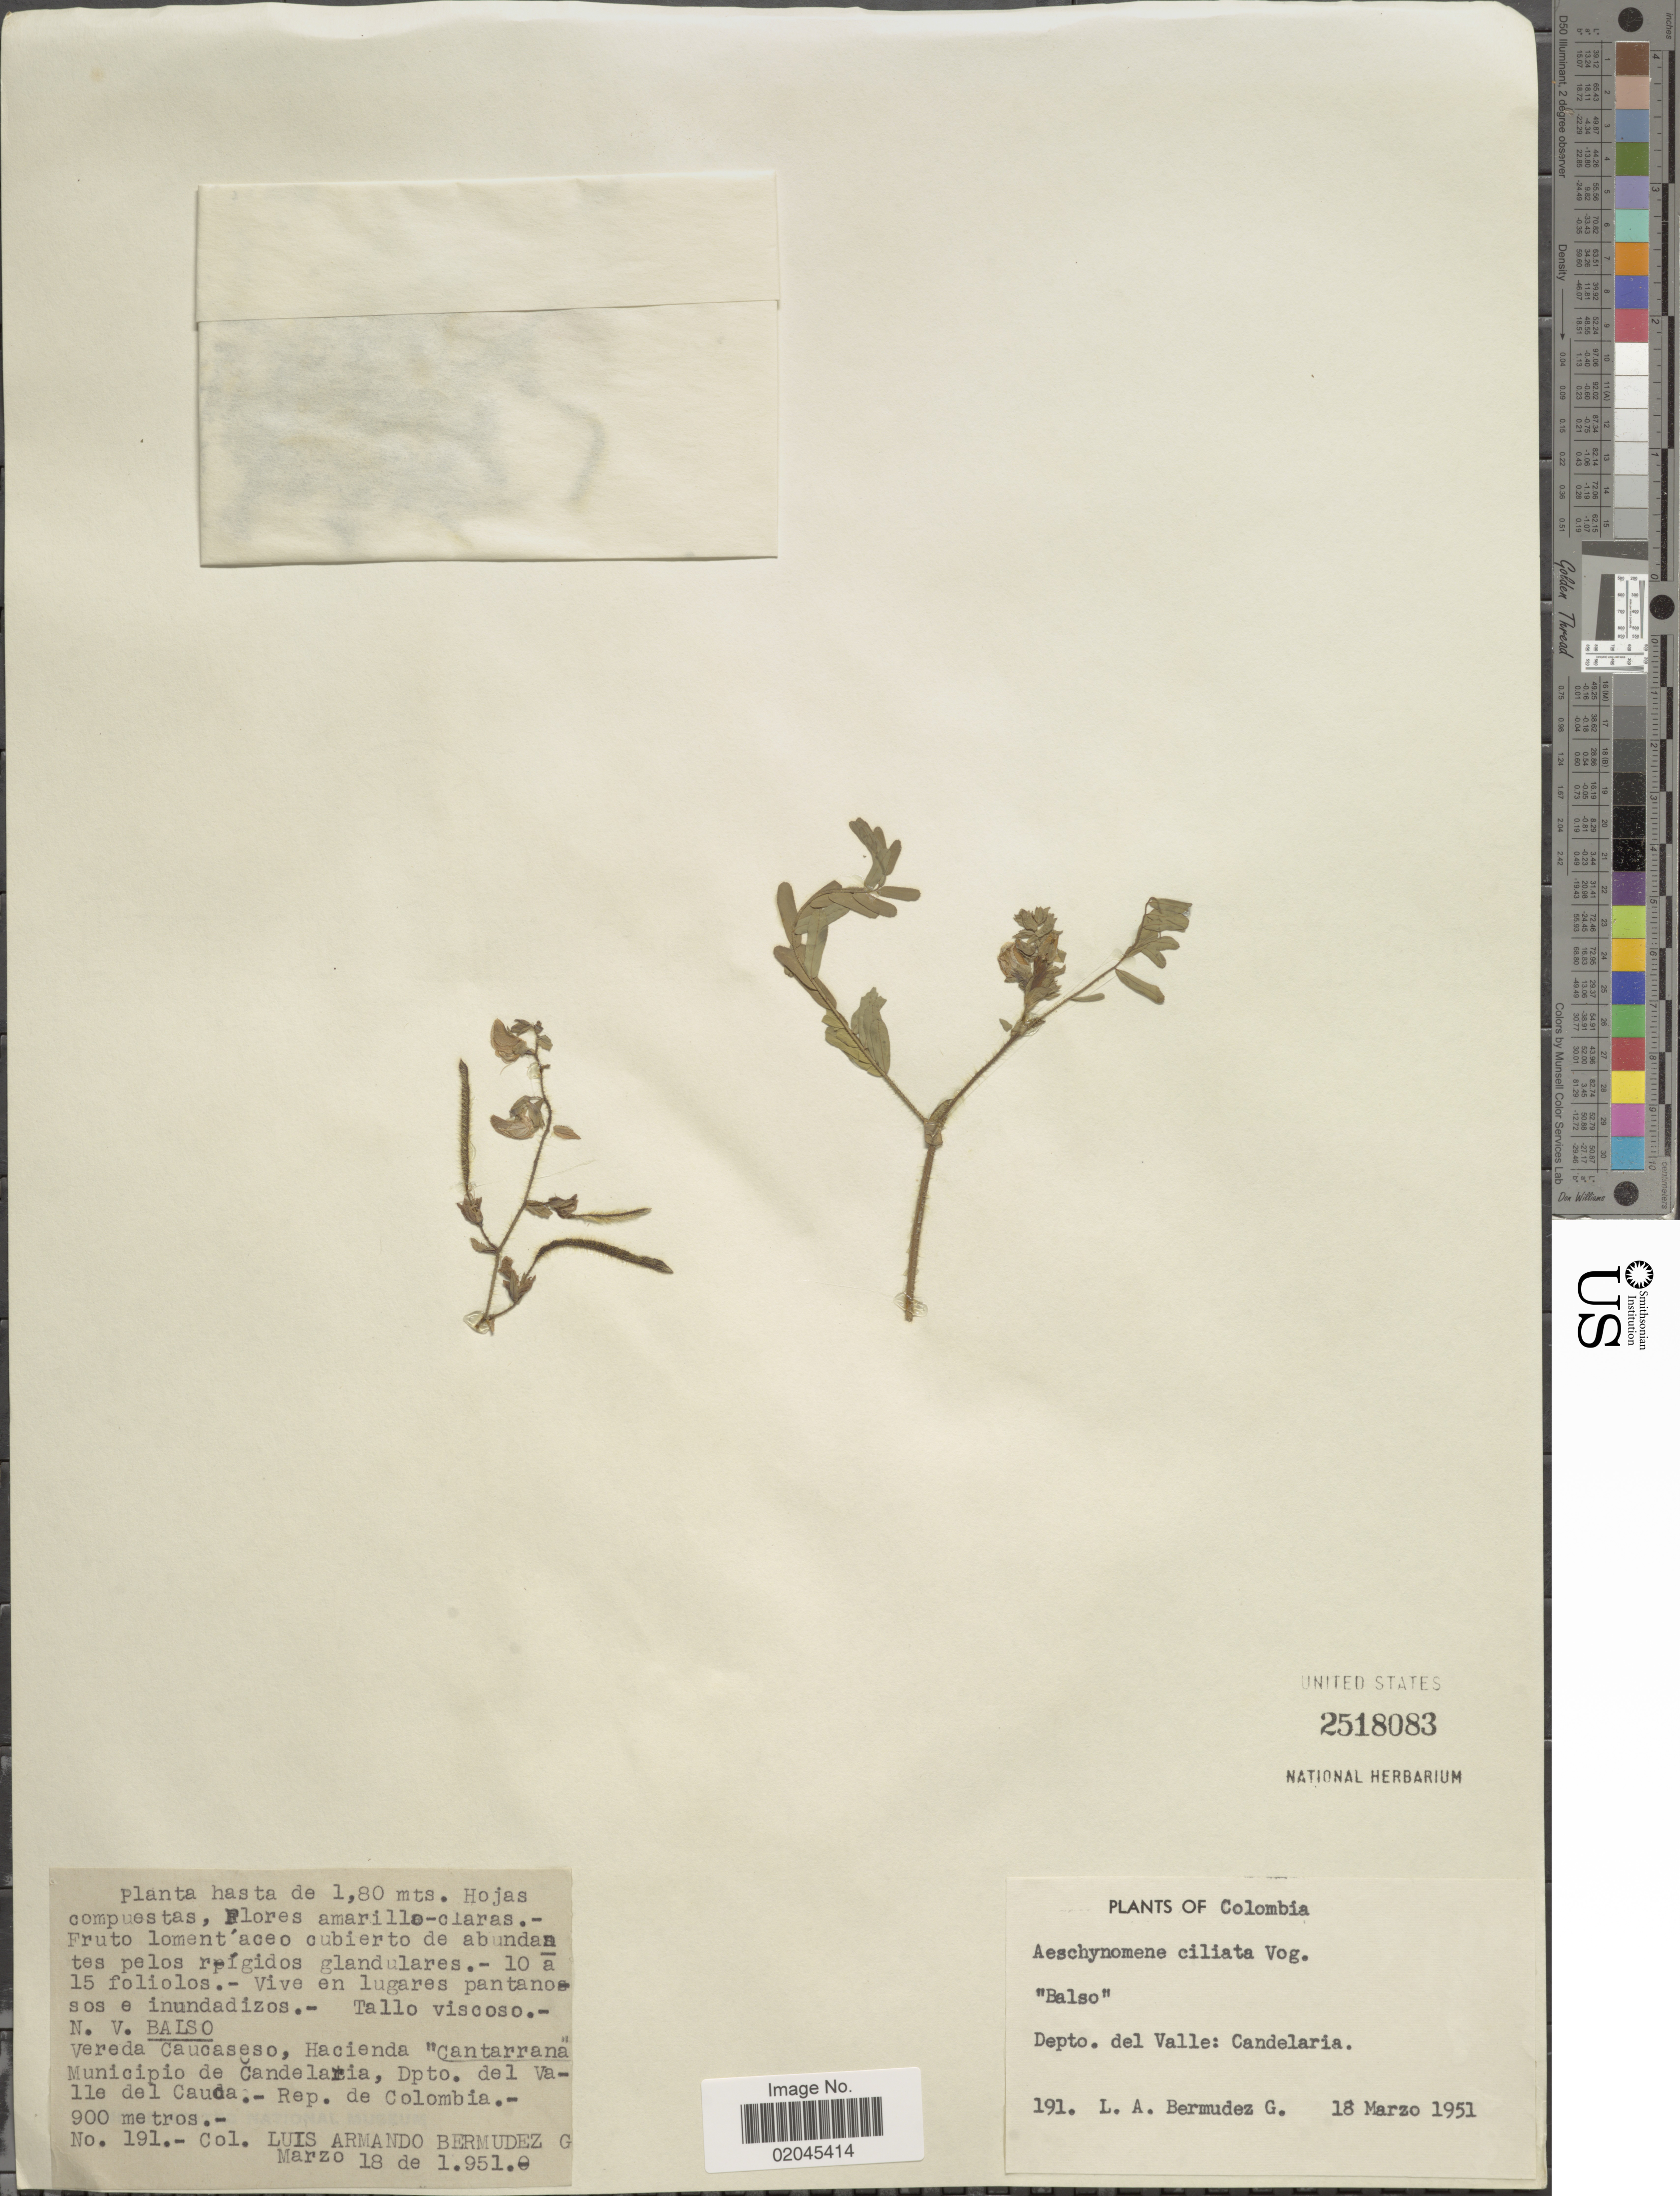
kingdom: Plantae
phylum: Tracheophyta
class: Magnoliopsida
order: Fabales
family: Fabaceae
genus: Aeschynomene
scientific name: Aeschynomene ciliata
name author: Vogel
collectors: L. Bermudez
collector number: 191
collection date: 1951-03-18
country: Colombia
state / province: Valle del Cauca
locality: Depto. del Valle: Candelaria, Vereda Caucaseso, Hacienda Cantarrana, Municipio de Candelaria, Rep. de Colombia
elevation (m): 900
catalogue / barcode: US 2518083